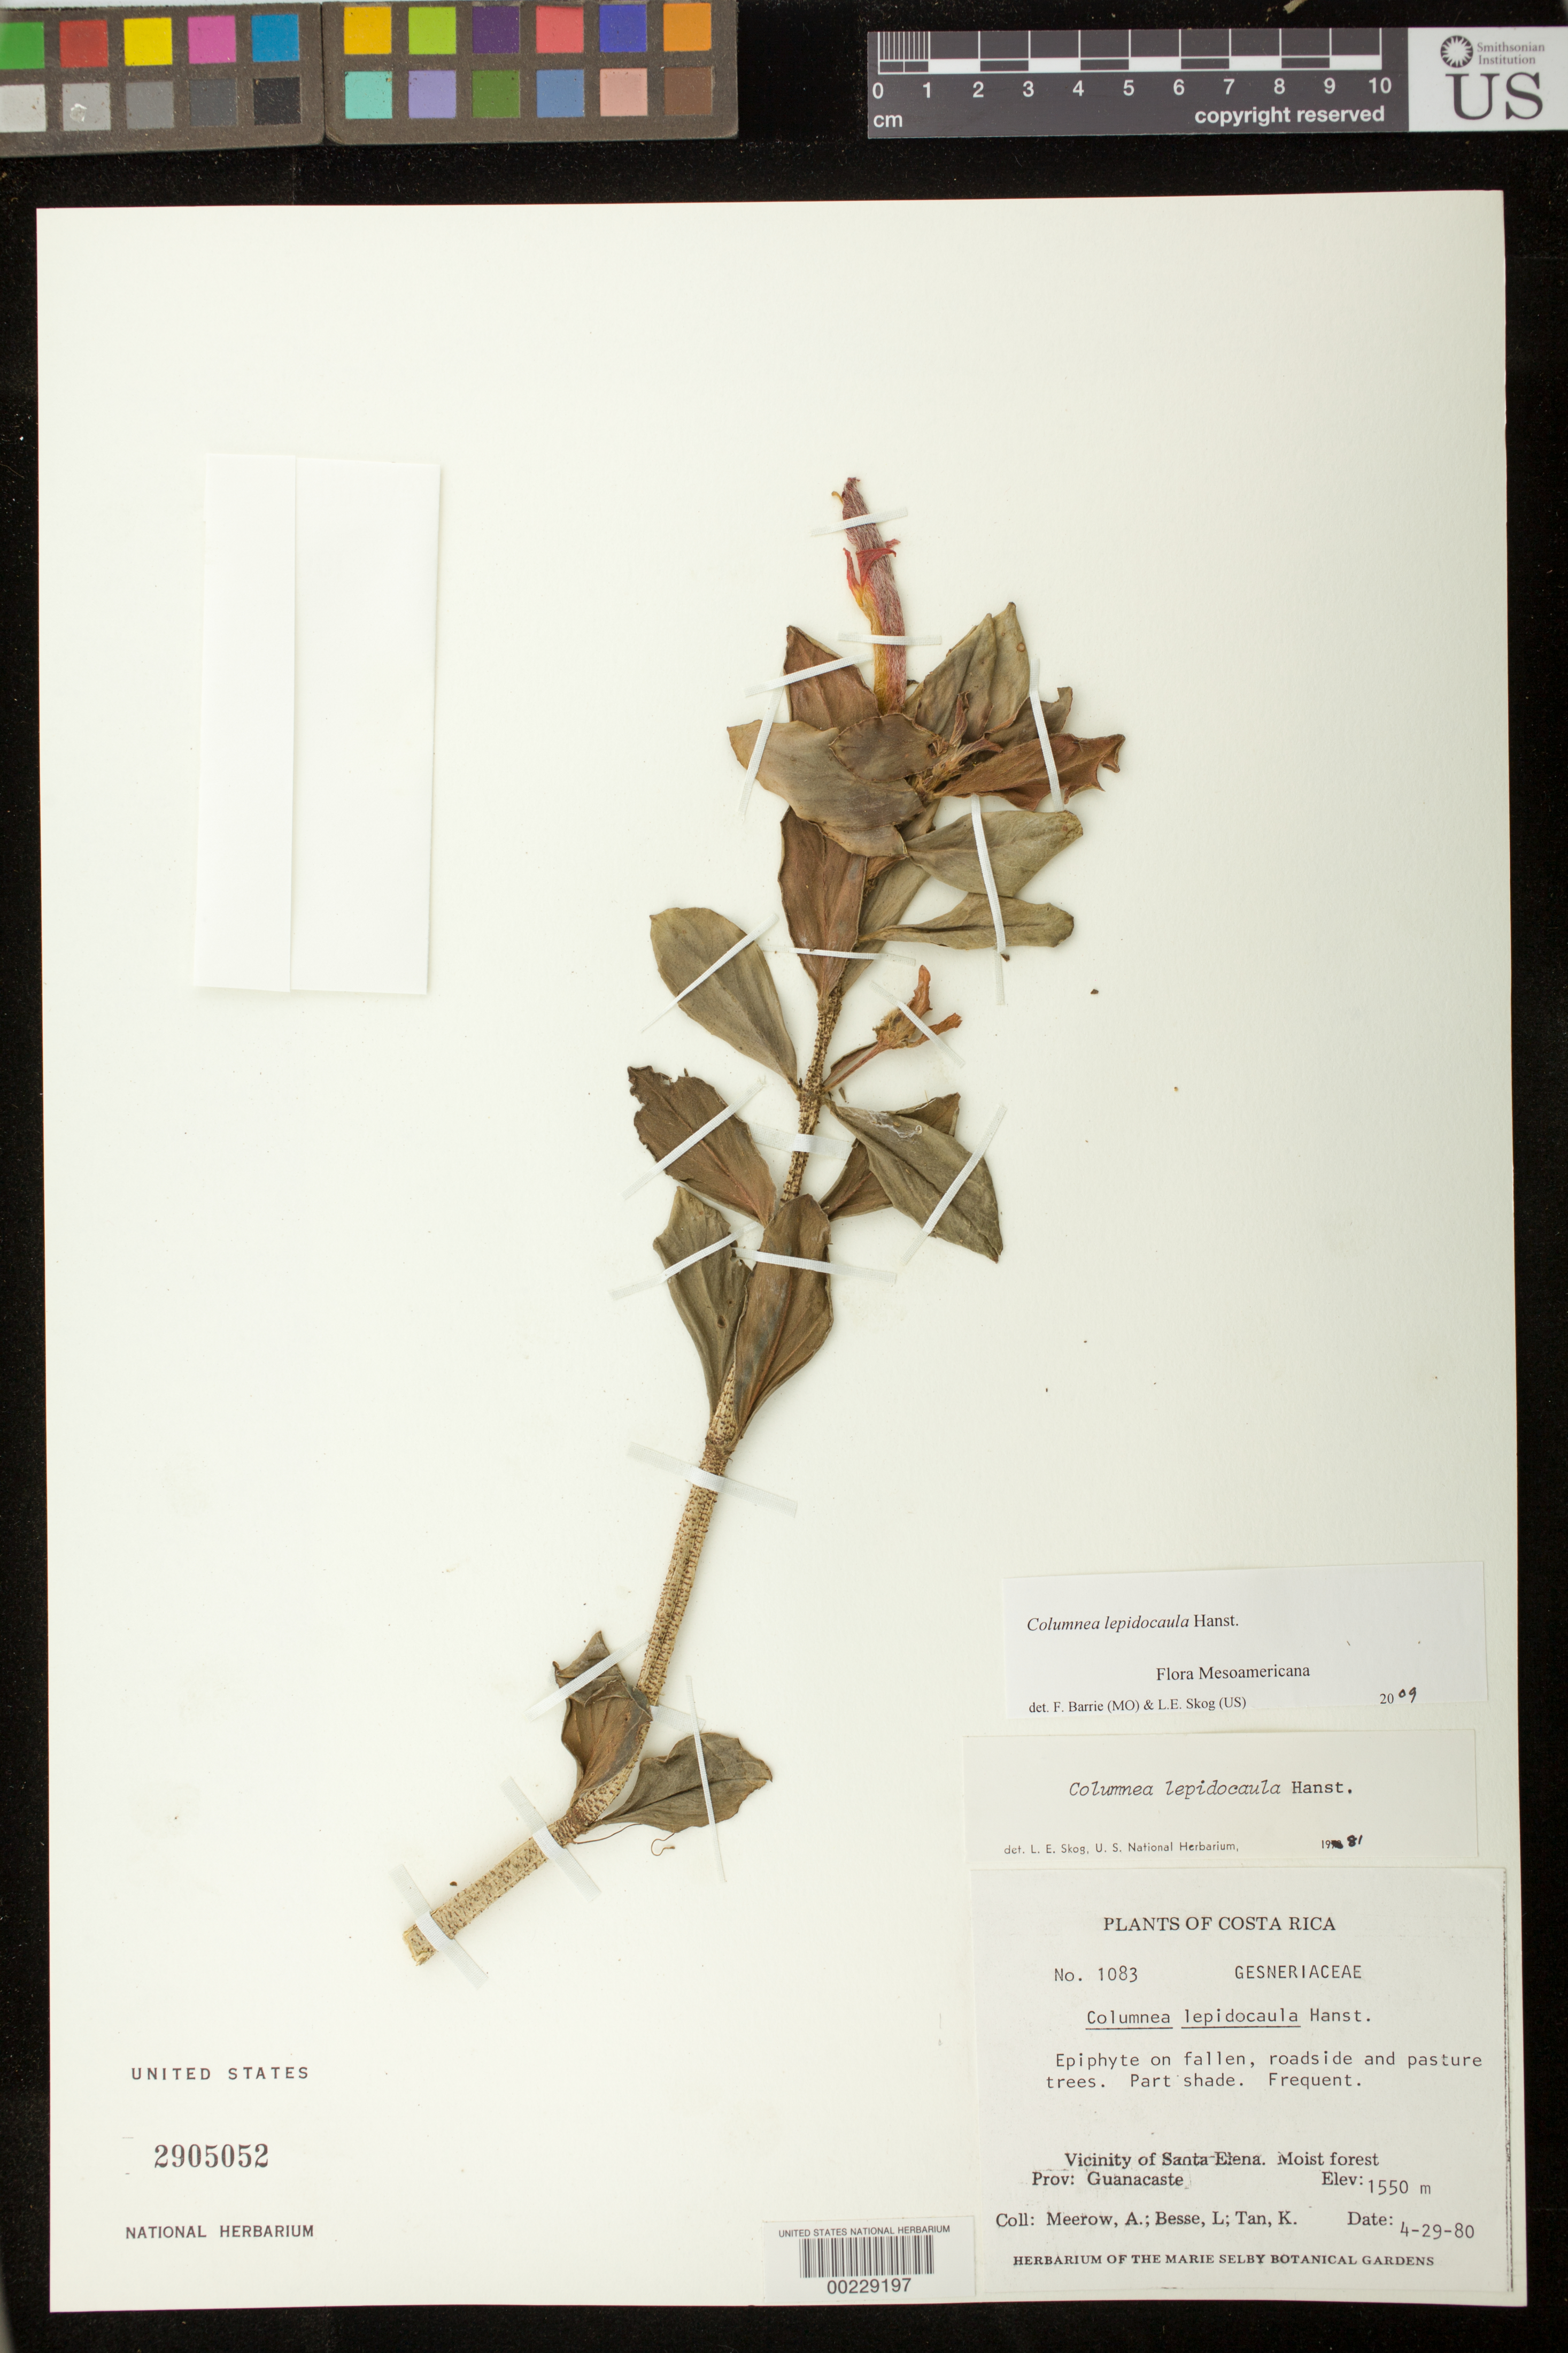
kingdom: Plantae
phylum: Tracheophyta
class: Magnoliopsida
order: Lamiales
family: Gesneriaceae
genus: Columnea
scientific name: Columnea lepidocaula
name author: Hanst.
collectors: A. Meerow, L. Besse & K. Tan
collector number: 1083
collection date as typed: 29 Apr 1980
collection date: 1980-04-29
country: Costa Rica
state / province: Guanacaste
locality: Vicinity of Santa Elena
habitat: Moist forest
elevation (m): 1550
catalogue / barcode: US 2905052